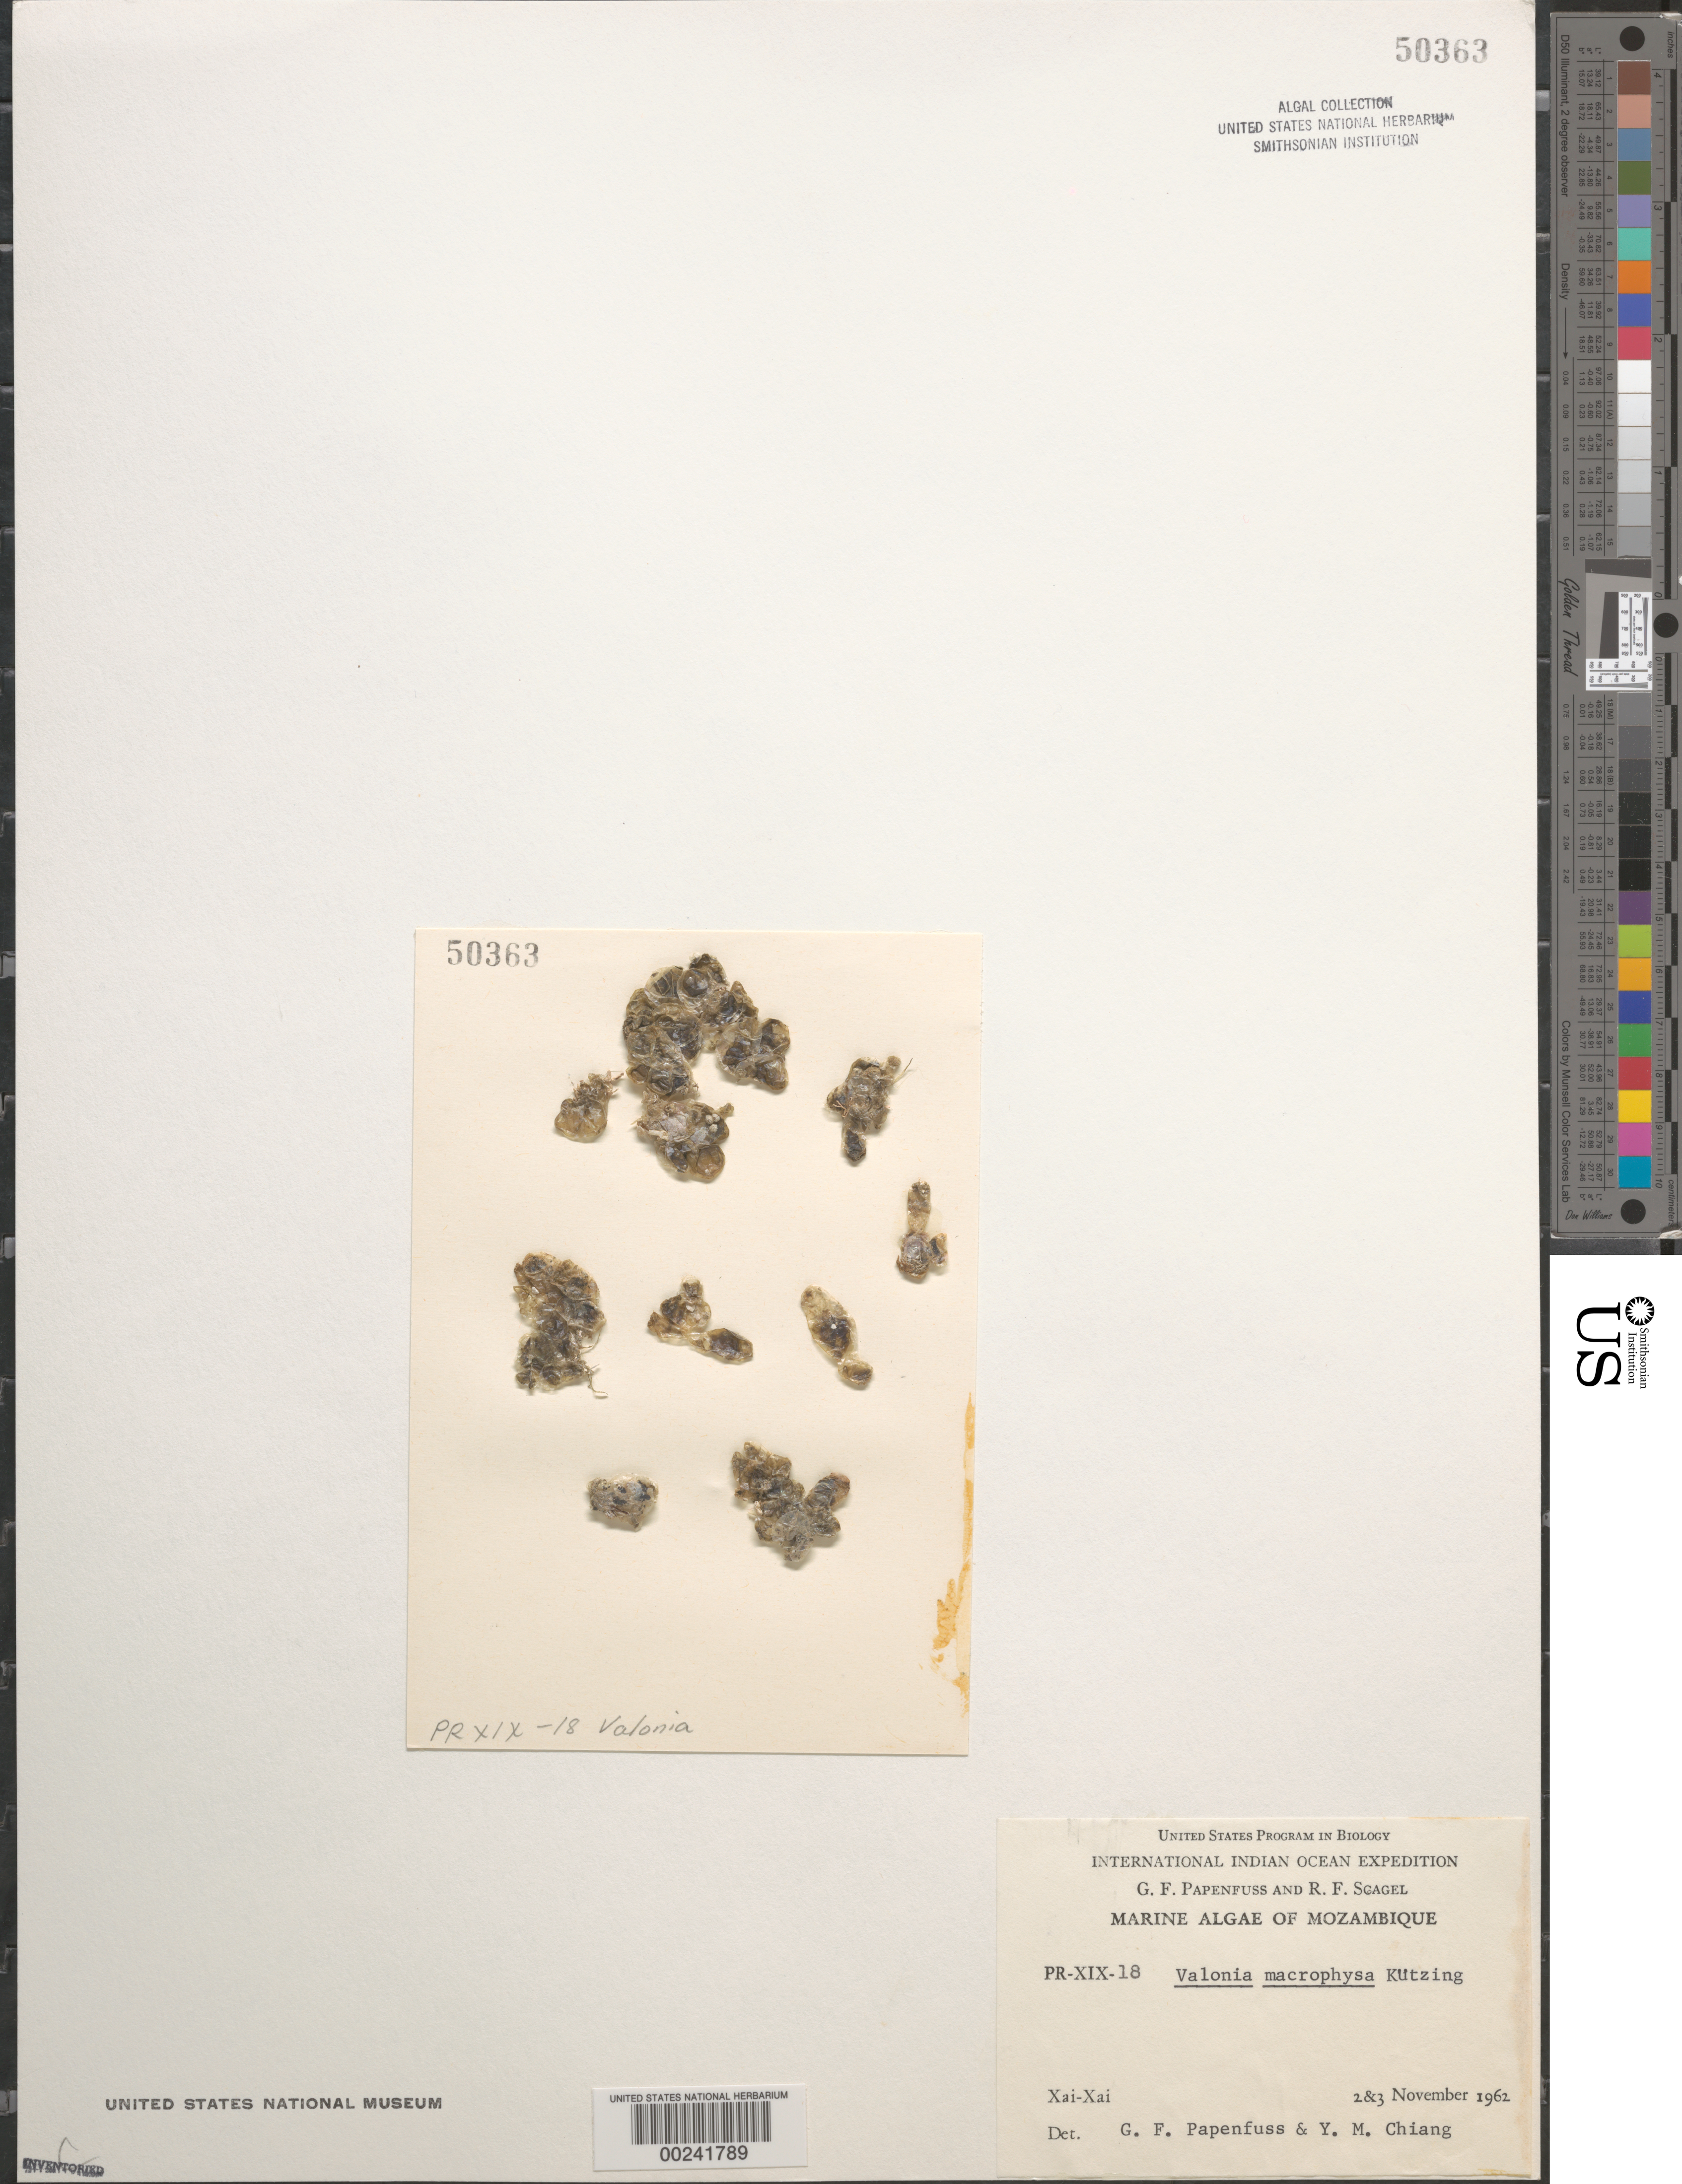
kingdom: Plantae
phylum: Chlorophyta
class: Ulvophyceae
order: Siphonocladales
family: Valoniaceae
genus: Valonia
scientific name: Valonia macrophysa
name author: Kütz.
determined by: Papenfuss, G. F.; Chiang, Y. M.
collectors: G. Papenfuss & R. F. Scagel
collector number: PR-XIX-18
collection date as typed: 02 Nov 1962 and 03 Nov 1962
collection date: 1962-11-02,1962-11-03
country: Mozambique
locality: Xai-Xai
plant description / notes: International Indian Ocean Expedition, 1962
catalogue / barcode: US 50363